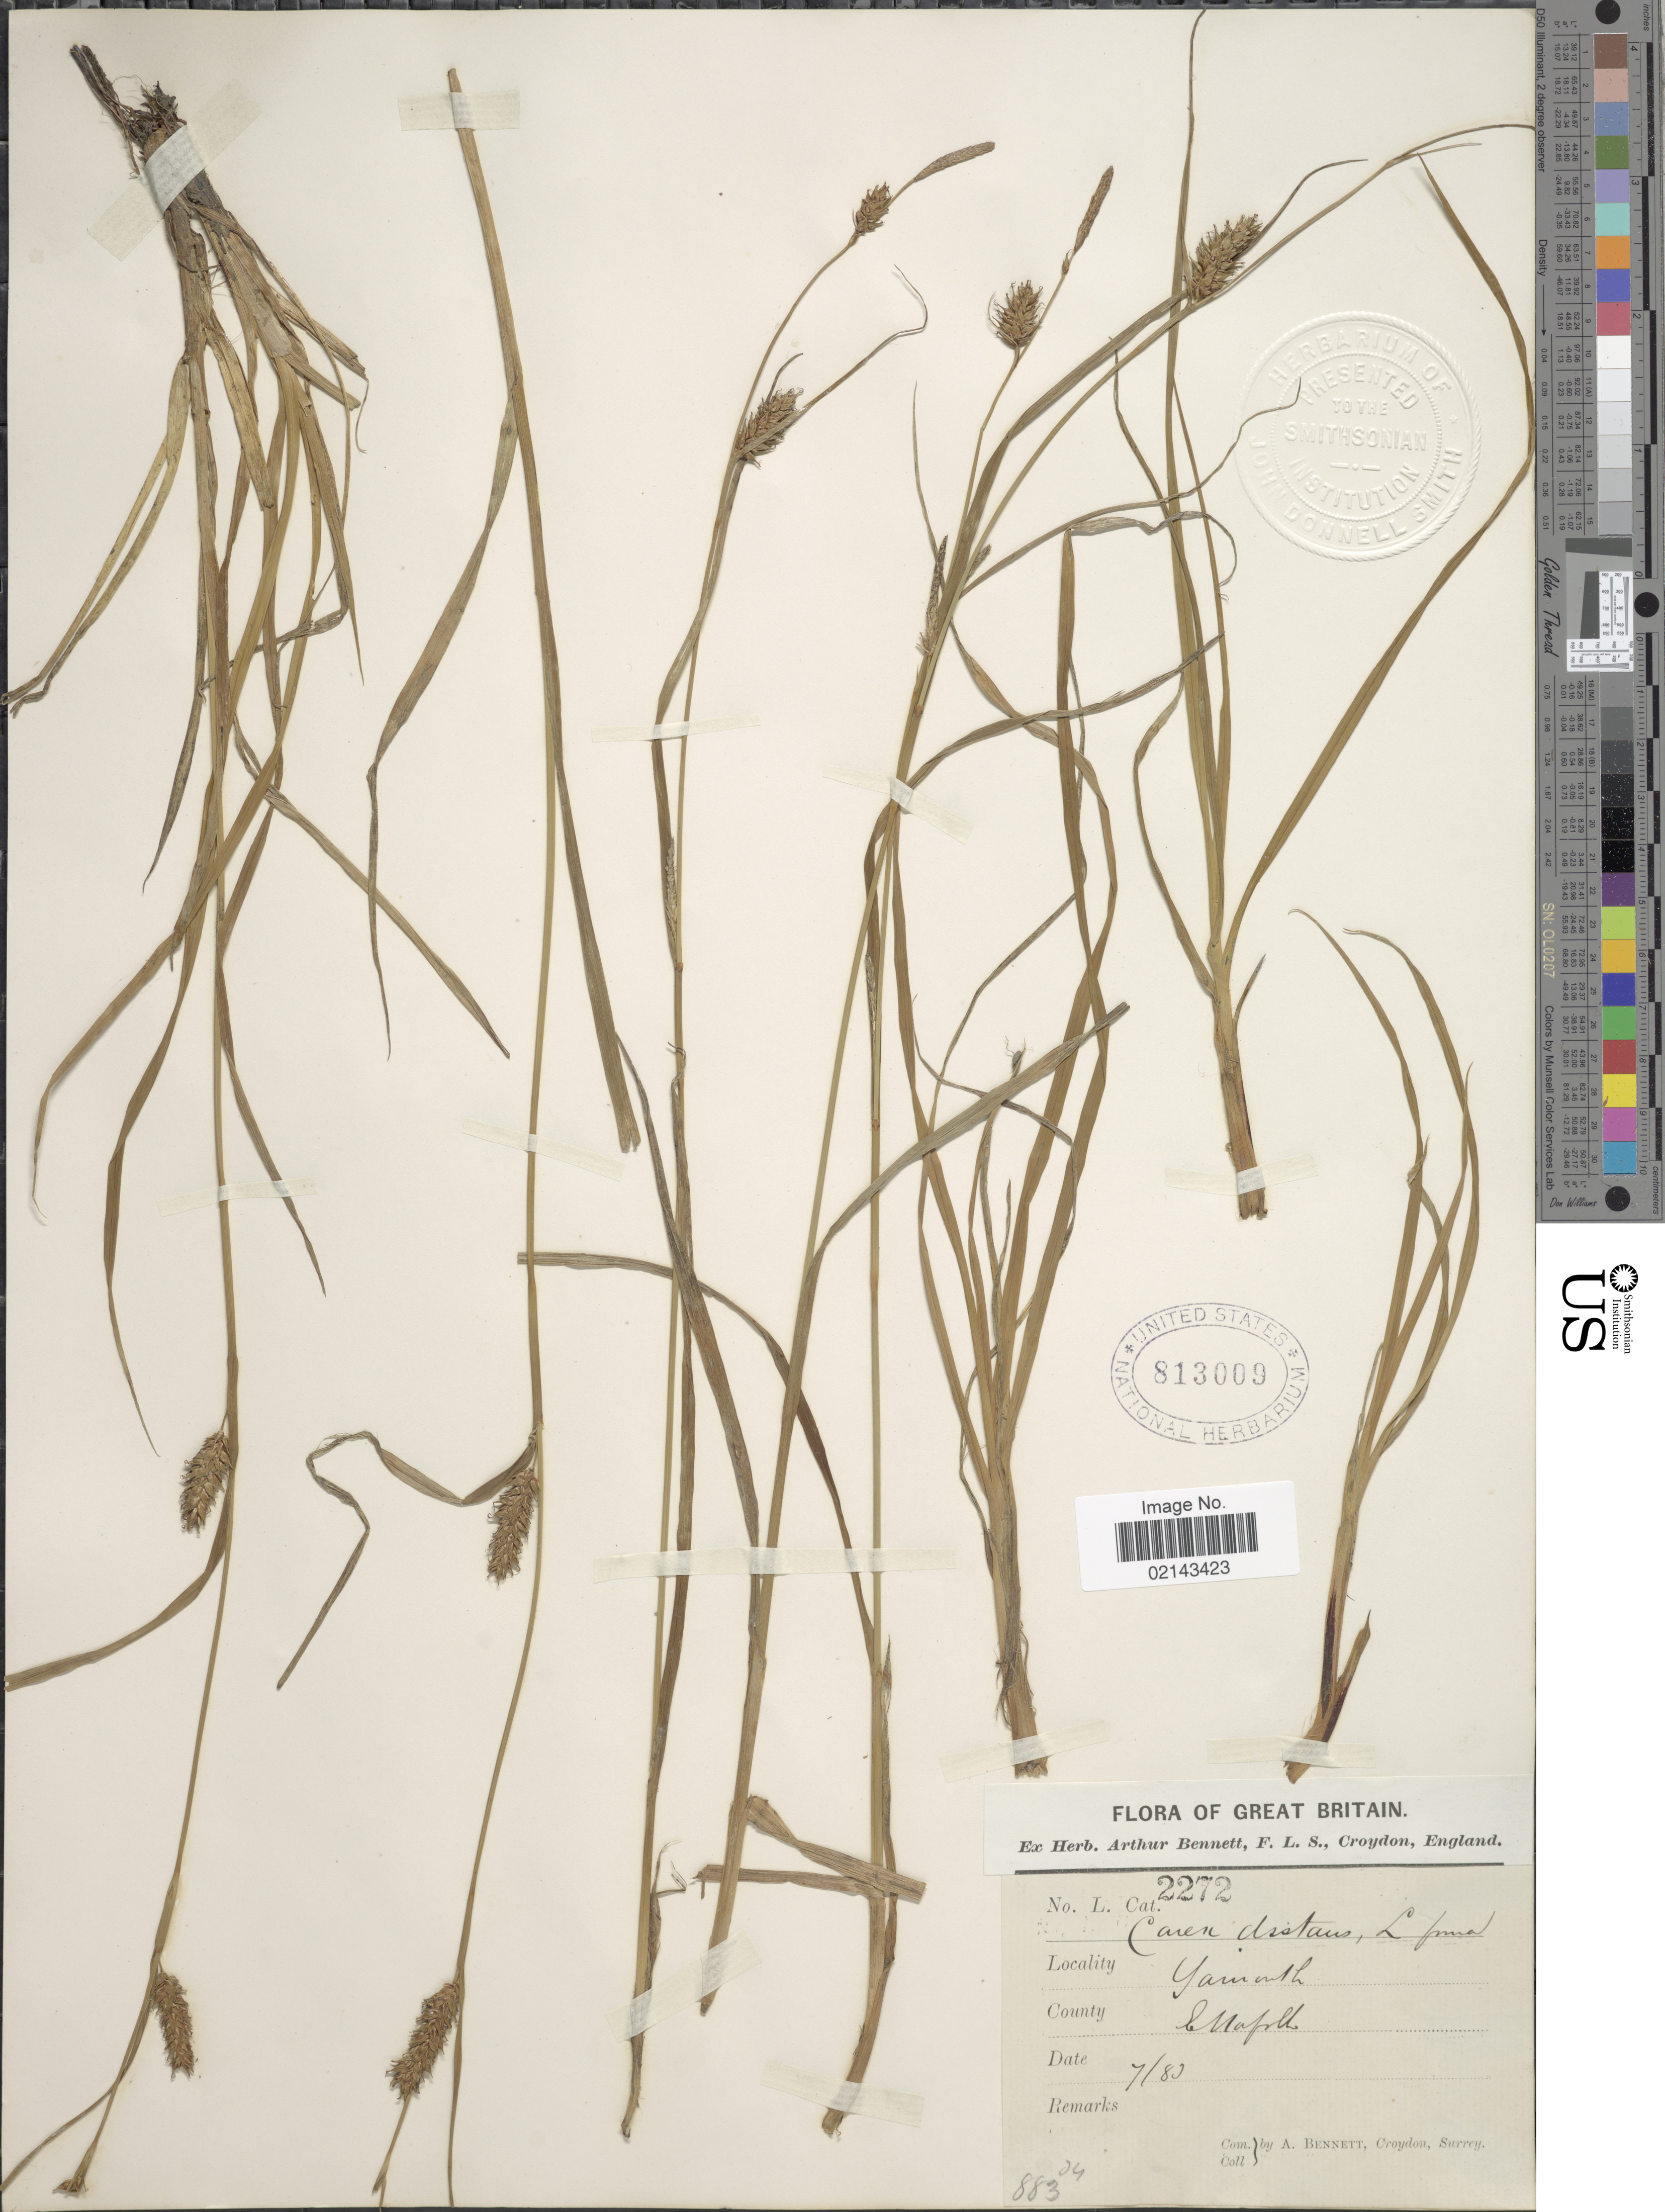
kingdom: Plantae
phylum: Tracheophyta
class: Liliopsida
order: Poales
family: Cyperaceae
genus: Carex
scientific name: Carex distans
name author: L.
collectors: A. Bennett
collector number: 2272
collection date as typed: Transcribed d/m/y: /7/83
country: United Kingdom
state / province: England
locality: Great Britain. Yarmouth. County [illegible text]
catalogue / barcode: US 813009